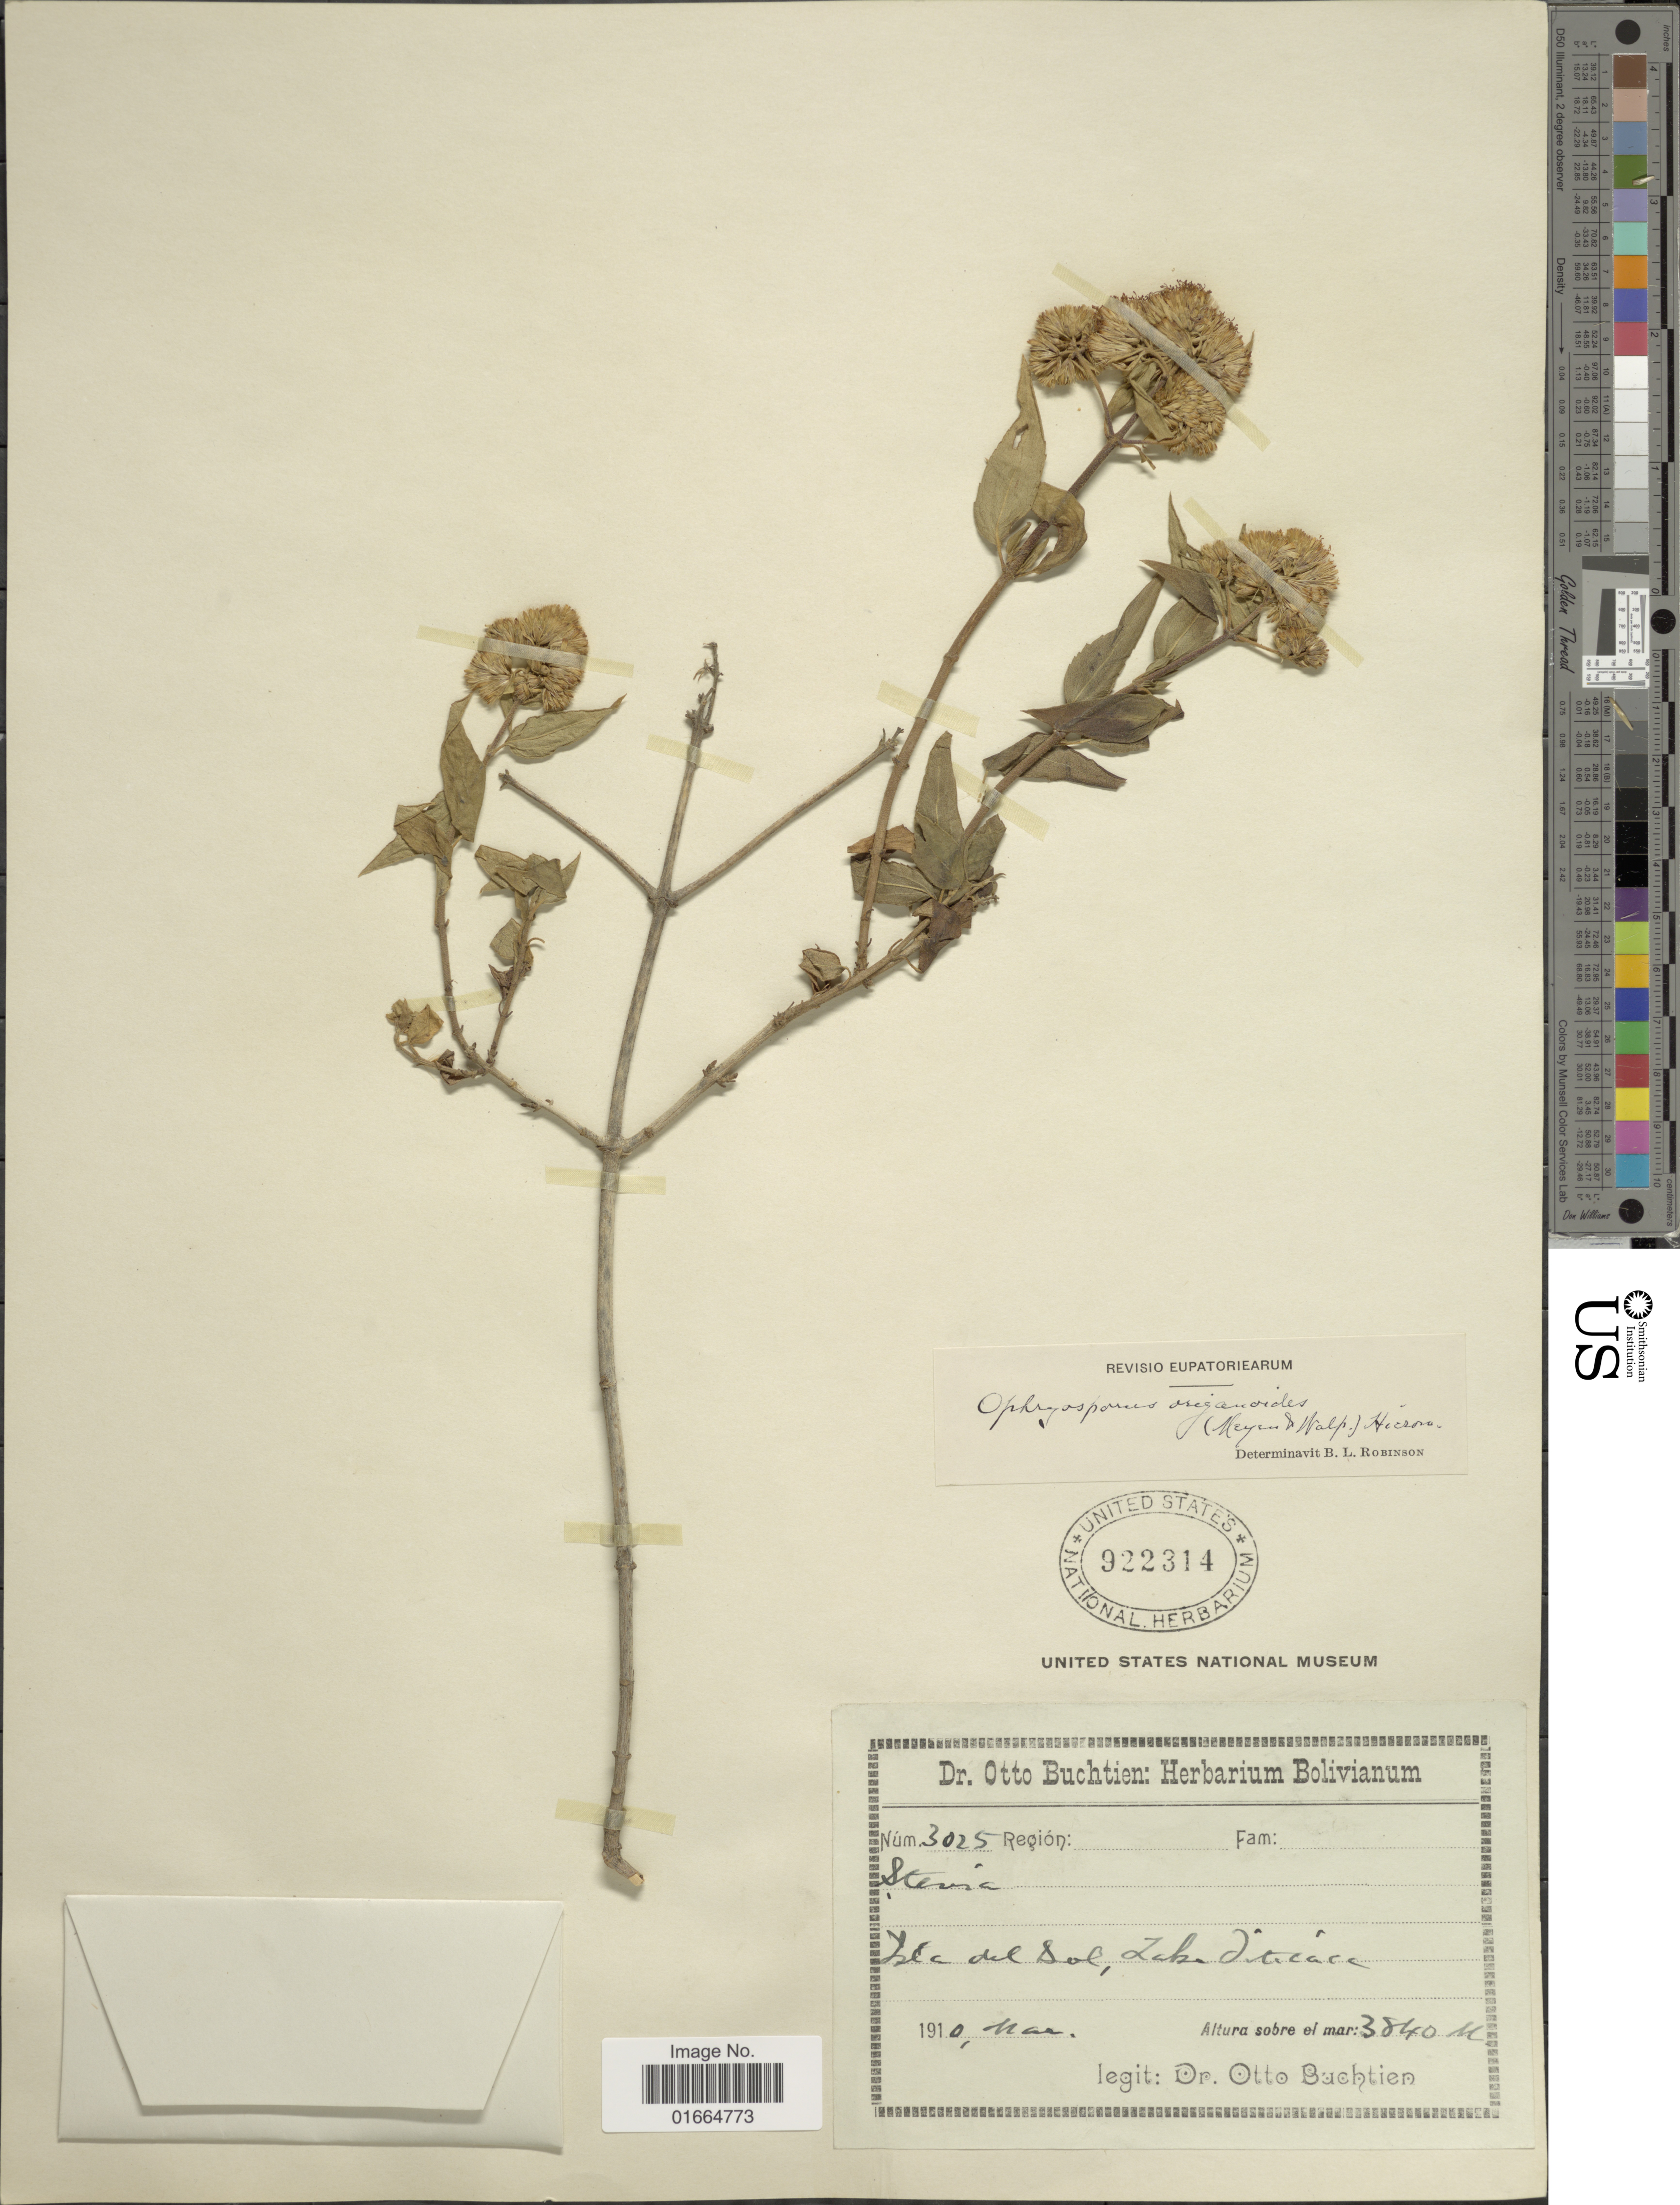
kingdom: Plantae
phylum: Tracheophyta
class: Magnoliopsida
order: Asterales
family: Asteraceae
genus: Ophryosporus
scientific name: Ophryosporus heptanthus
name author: (Sch. Bip. ex Wedd.) R.M. King & H. Rob.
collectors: O. Buchtien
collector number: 3025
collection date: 1910-03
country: Bolivia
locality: Isla del Sol, Lake Iticaca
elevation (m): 3840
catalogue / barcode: US 922314